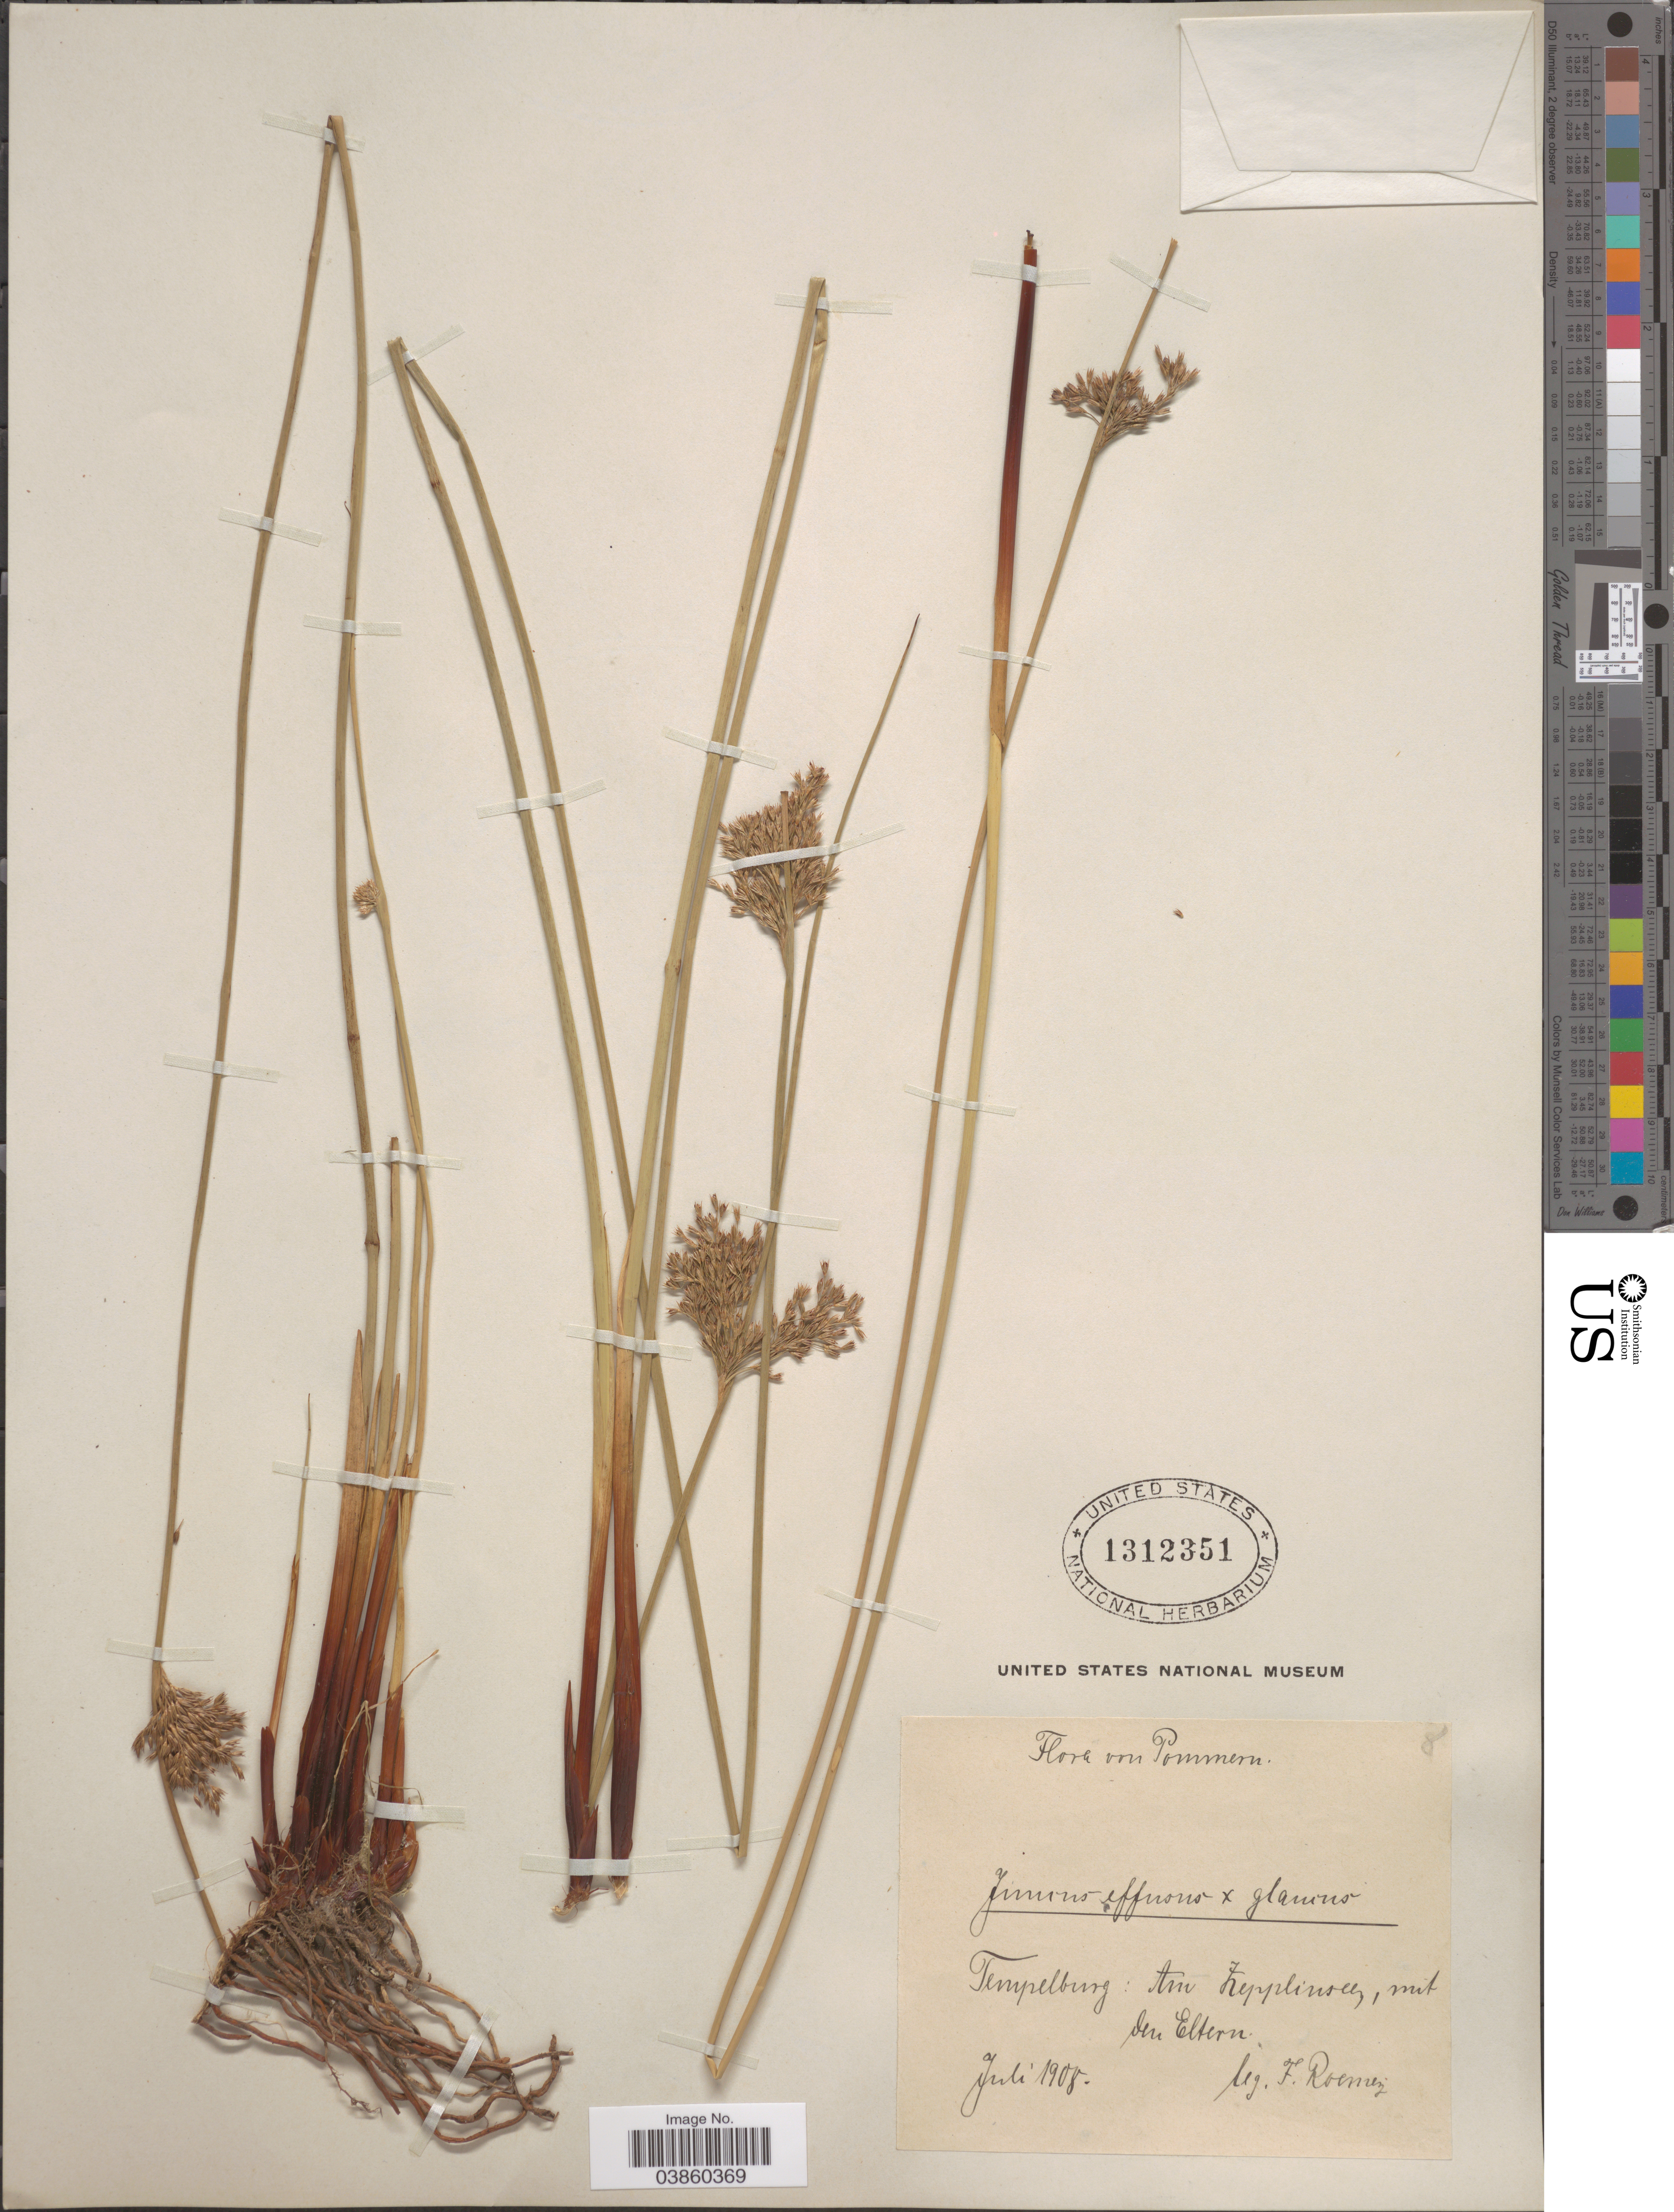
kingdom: Plantae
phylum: Tracheophyta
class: Liliopsida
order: Poales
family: Juncaceae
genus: Juncus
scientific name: Juncus effusus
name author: L.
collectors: F. Roemez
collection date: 1908-07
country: Poland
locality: Pommern. Tempelburg: Am Zepplinsee, mit den Eltern.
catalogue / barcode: US 1312351